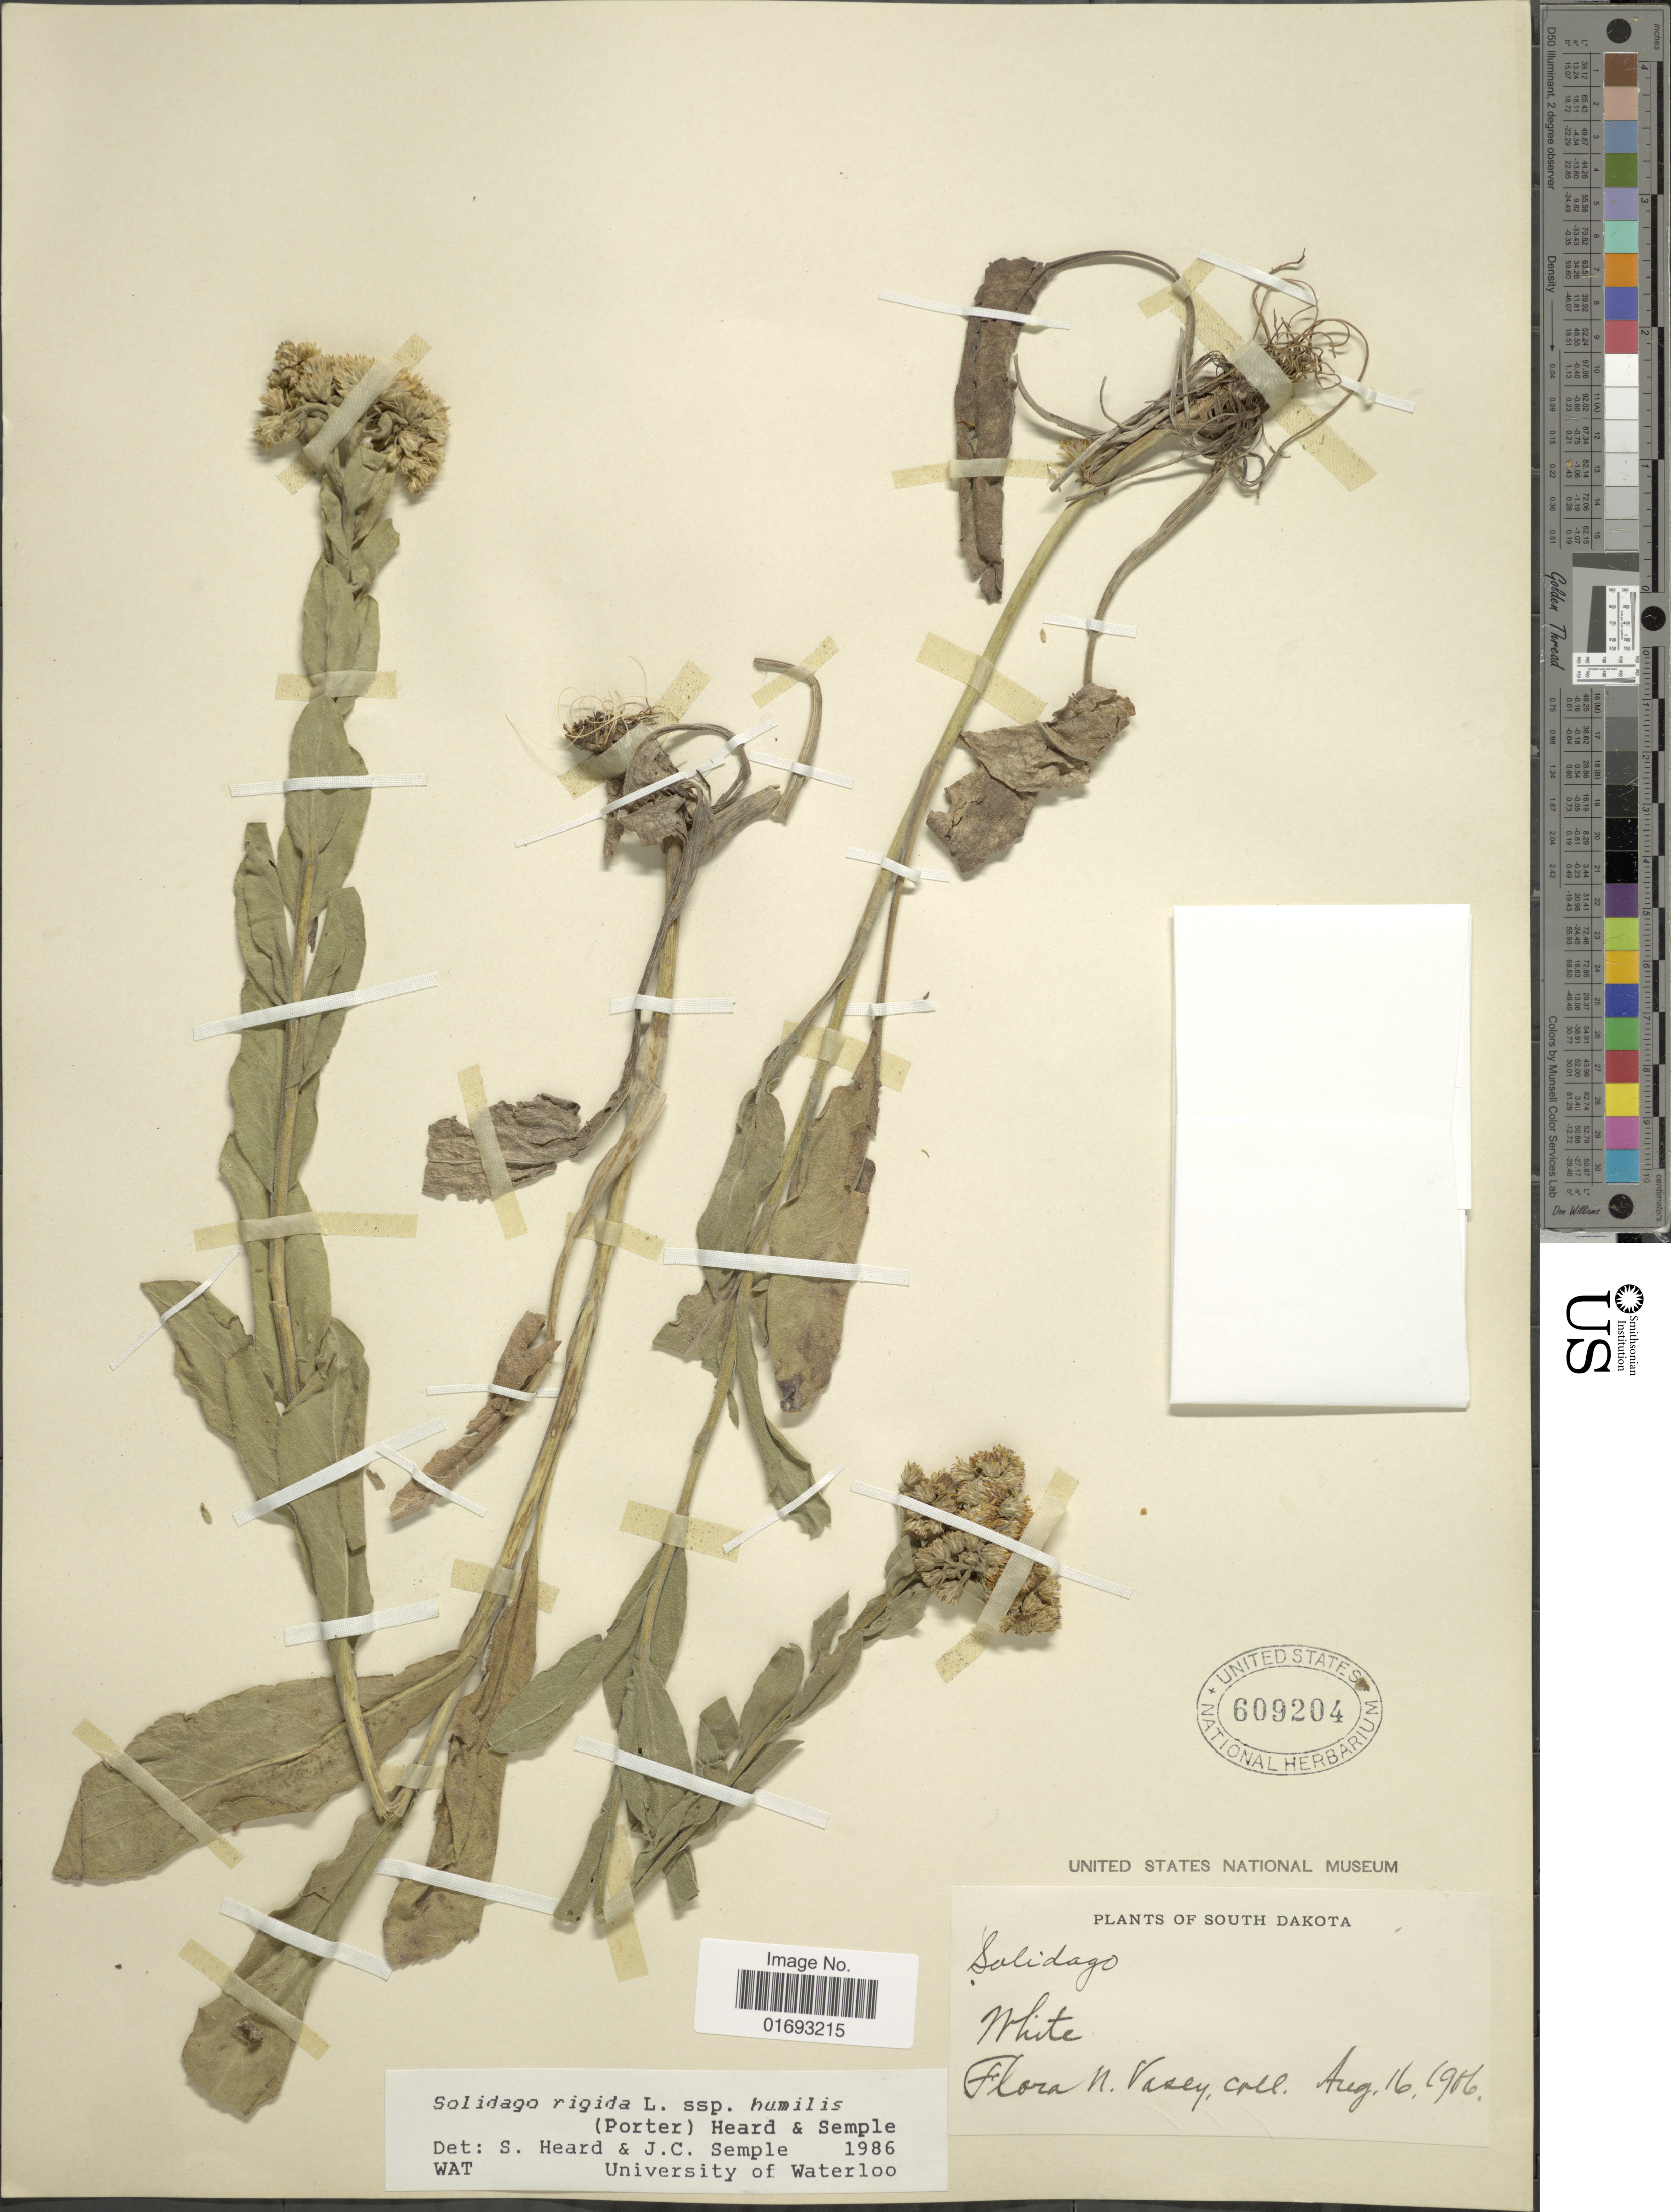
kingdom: Plantae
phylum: Tracheophyta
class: Magnoliopsida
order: Asterales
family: Asteraceae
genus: Oligoneuron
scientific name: Oligoneuron rigidum var. humile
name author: (Porter) G.L. Nesom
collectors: F. N. Vasey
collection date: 1906-08-16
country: United States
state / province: South Dakota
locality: White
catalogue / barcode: US 609204